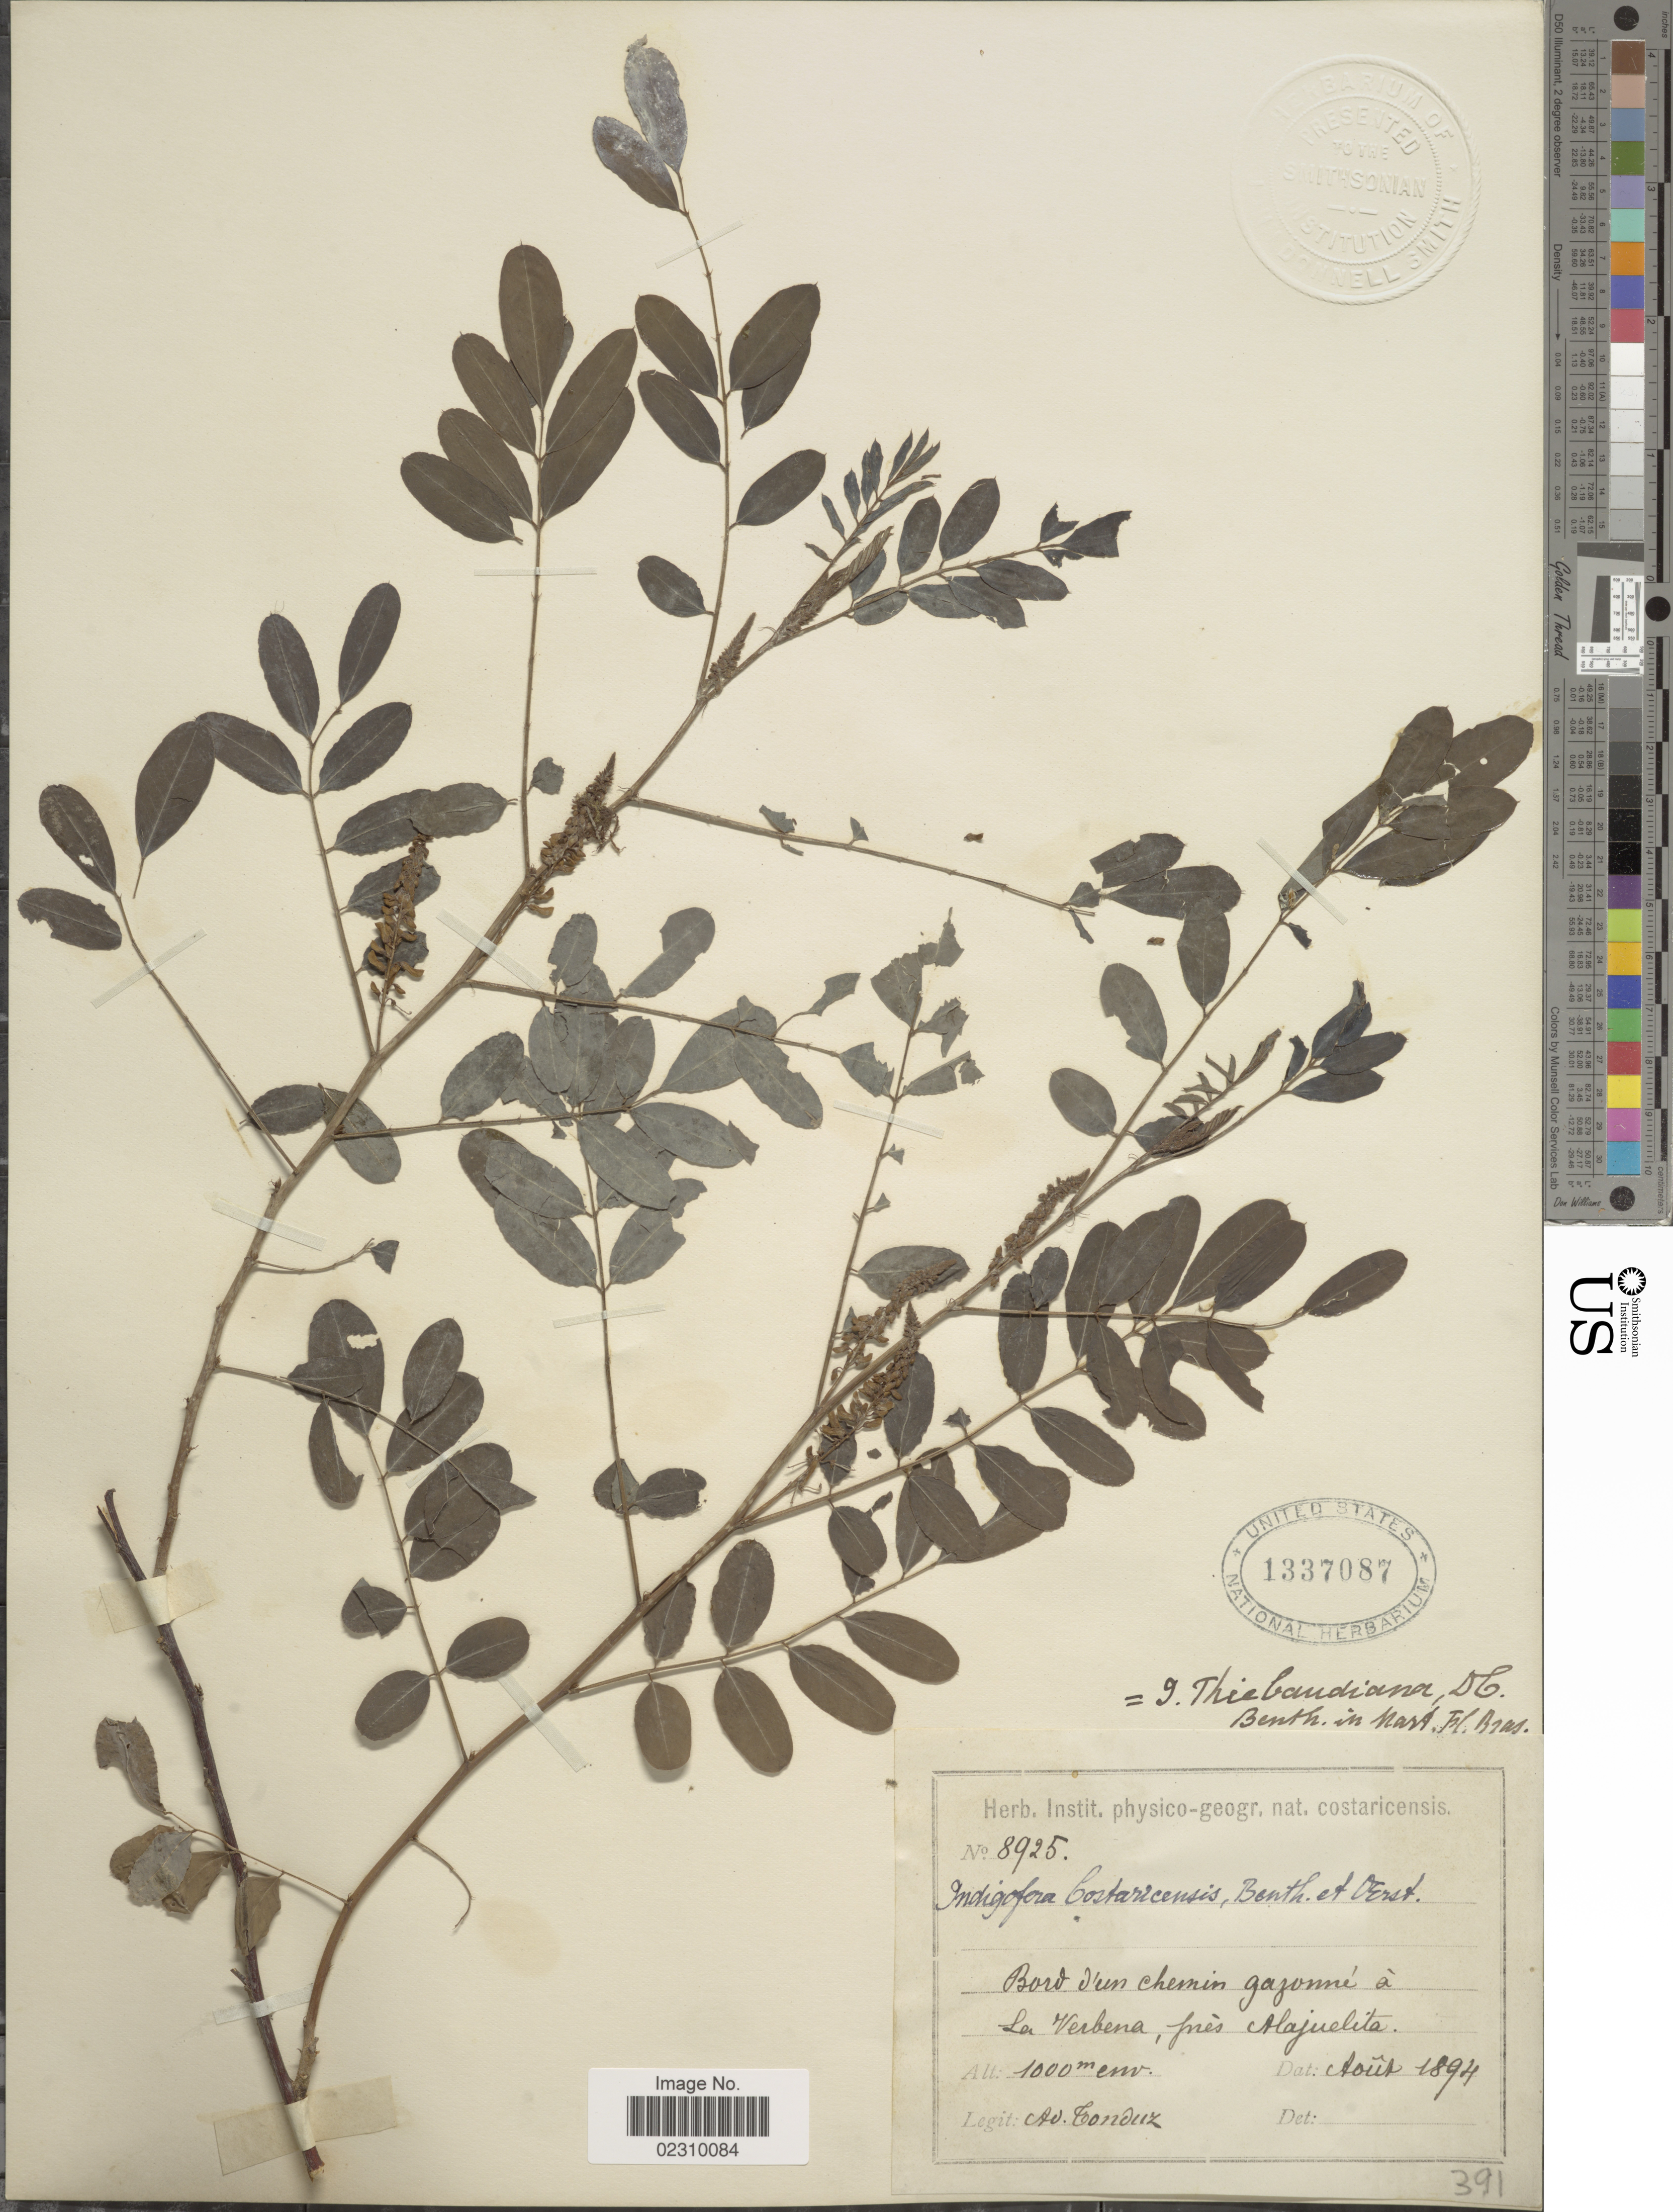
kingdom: Plantae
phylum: Tracheophyta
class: Magnoliopsida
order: Fabales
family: Fabaceae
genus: Indigofera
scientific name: Indigofera thibaudiana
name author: DC.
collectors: A. Tonduz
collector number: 8925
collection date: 1894-08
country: Costa Rica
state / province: San José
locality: Bord d'un chemin gazonnes a La Verbena, prés Alajuelita.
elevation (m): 1000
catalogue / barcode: US 1337087